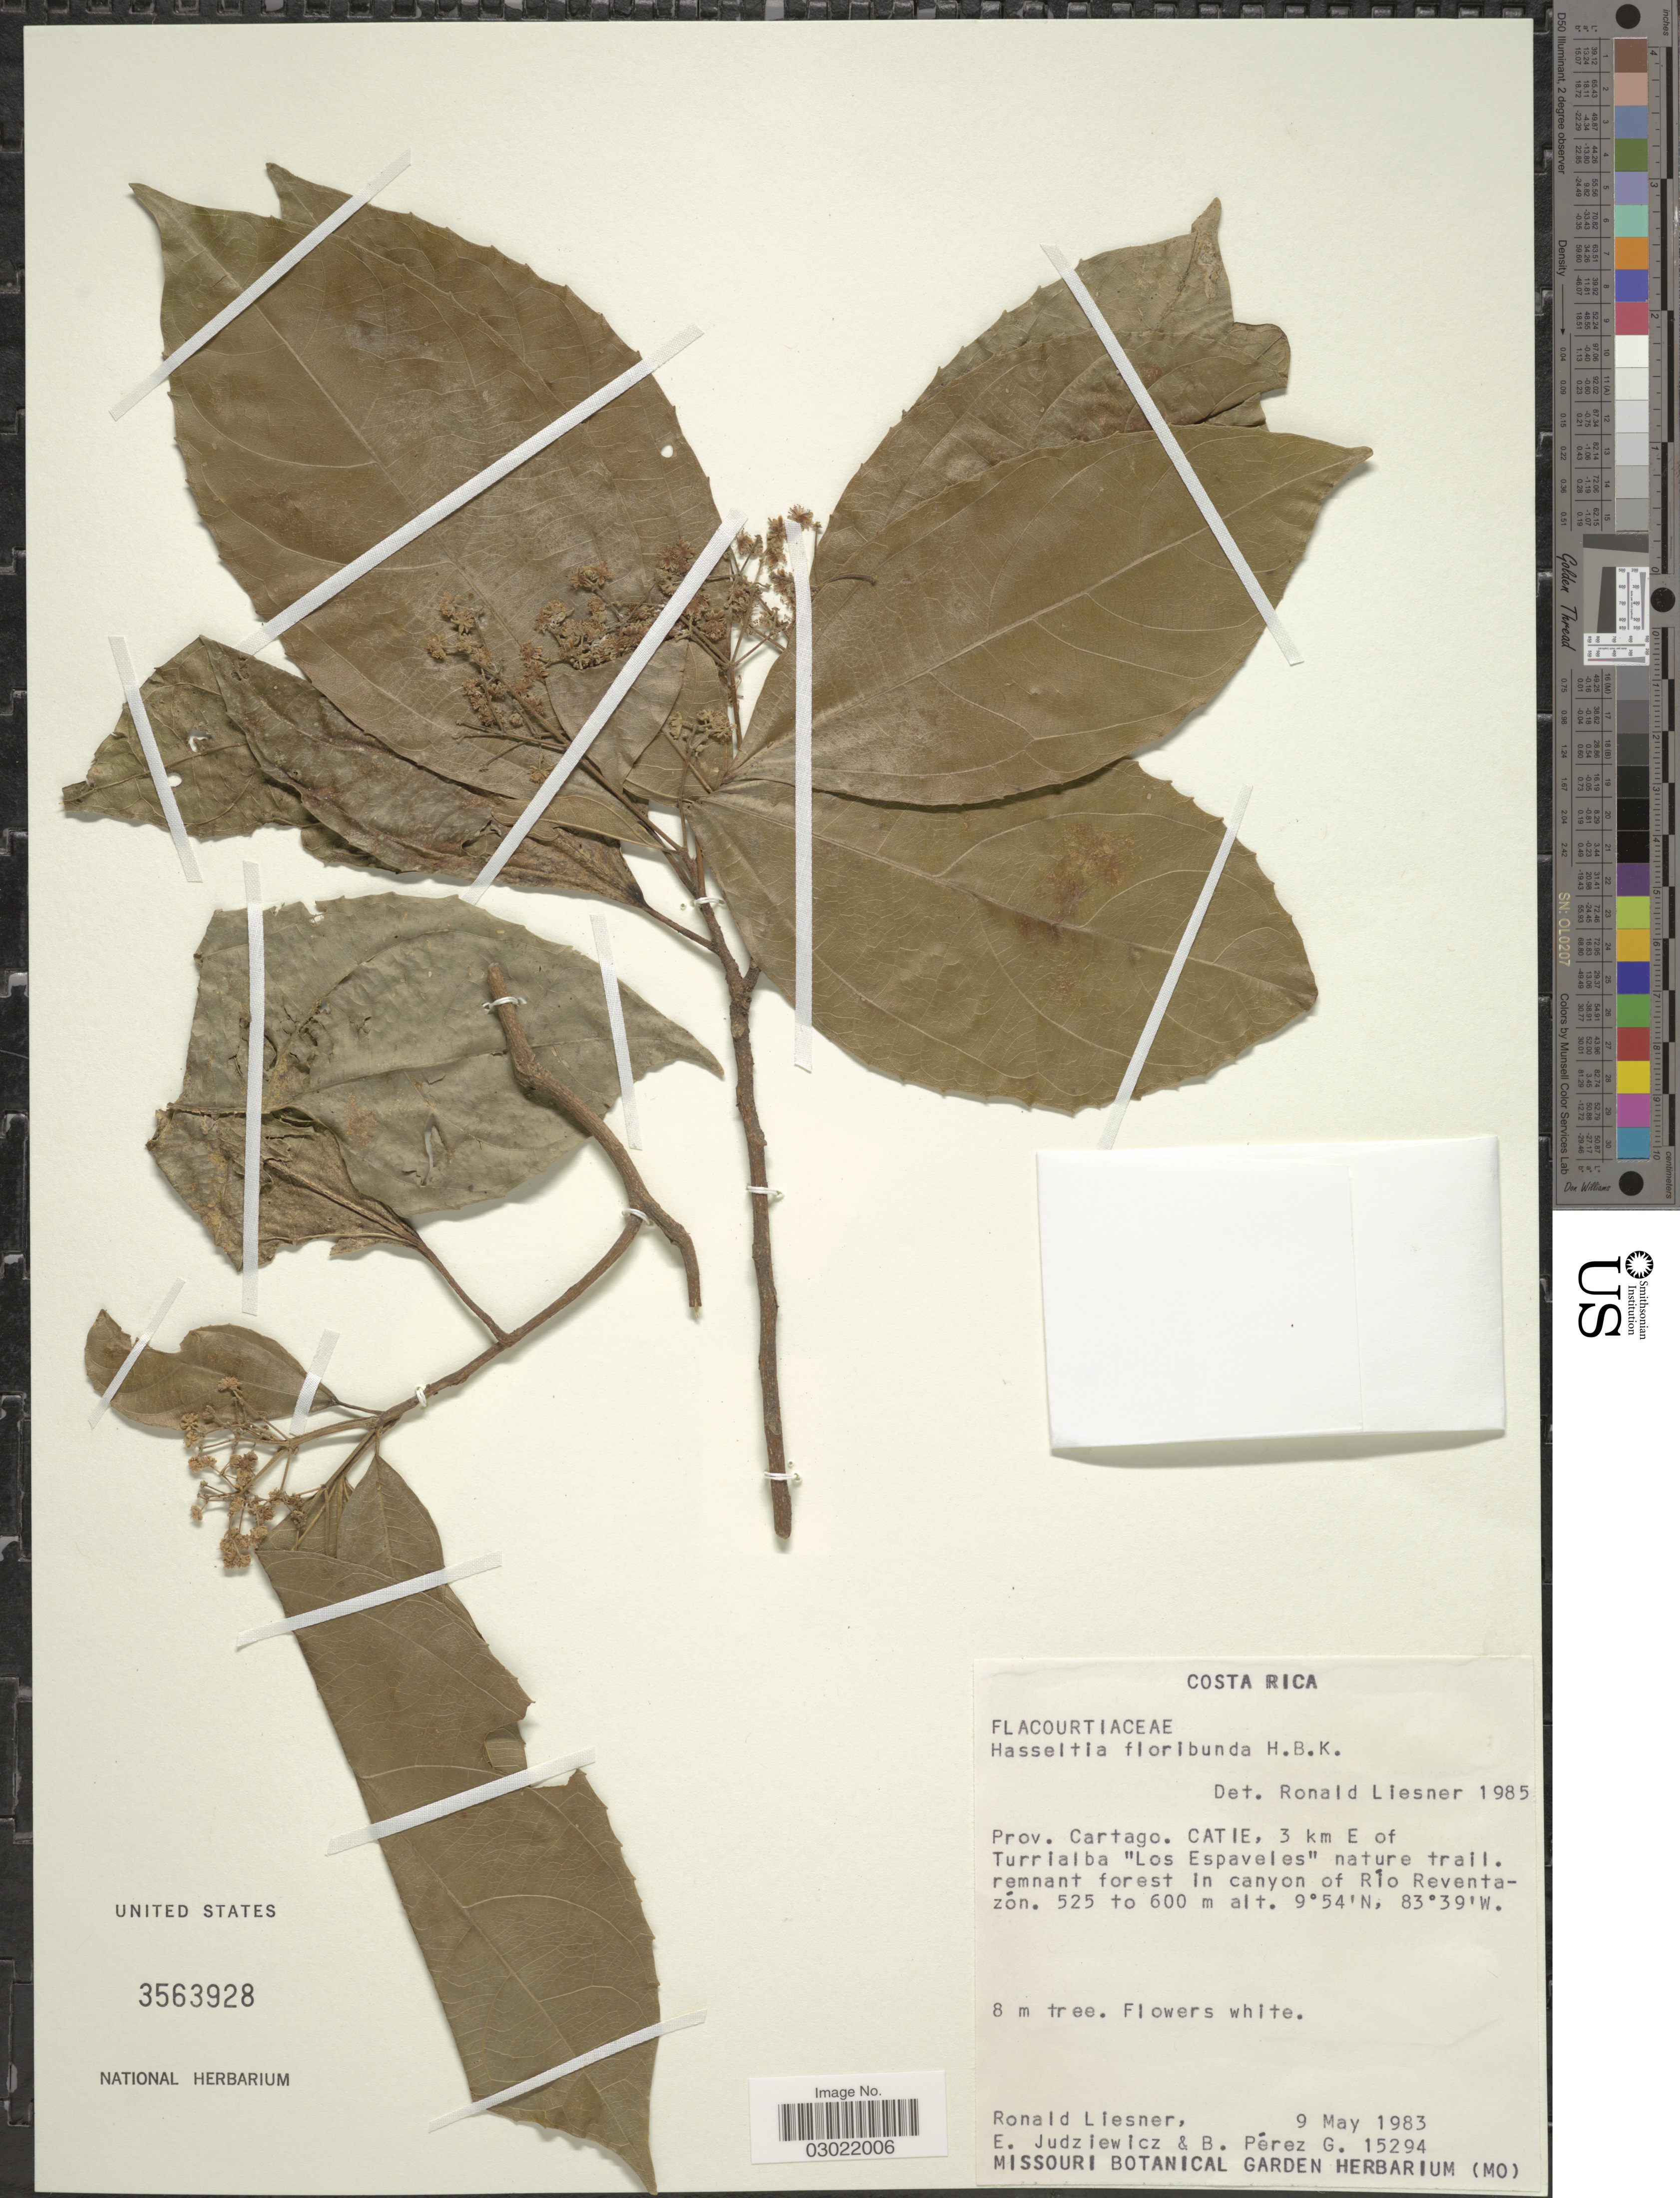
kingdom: Plantae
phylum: Tracheophyta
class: Magnoliopsida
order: Malpighiales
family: Salicaceae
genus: Hasseltia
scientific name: Hasseltia floribunda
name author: Kunth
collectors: R. L. Liesner, E. Judziewicz & B. Perez G.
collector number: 15294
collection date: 1983-05-09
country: Costa Rica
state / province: Cartago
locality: CATIE, 3 km E of Turrialba "Los Espaveles" nature trail. remnant forest in canyon of Río Reventazón.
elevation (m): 525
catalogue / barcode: US 3563928